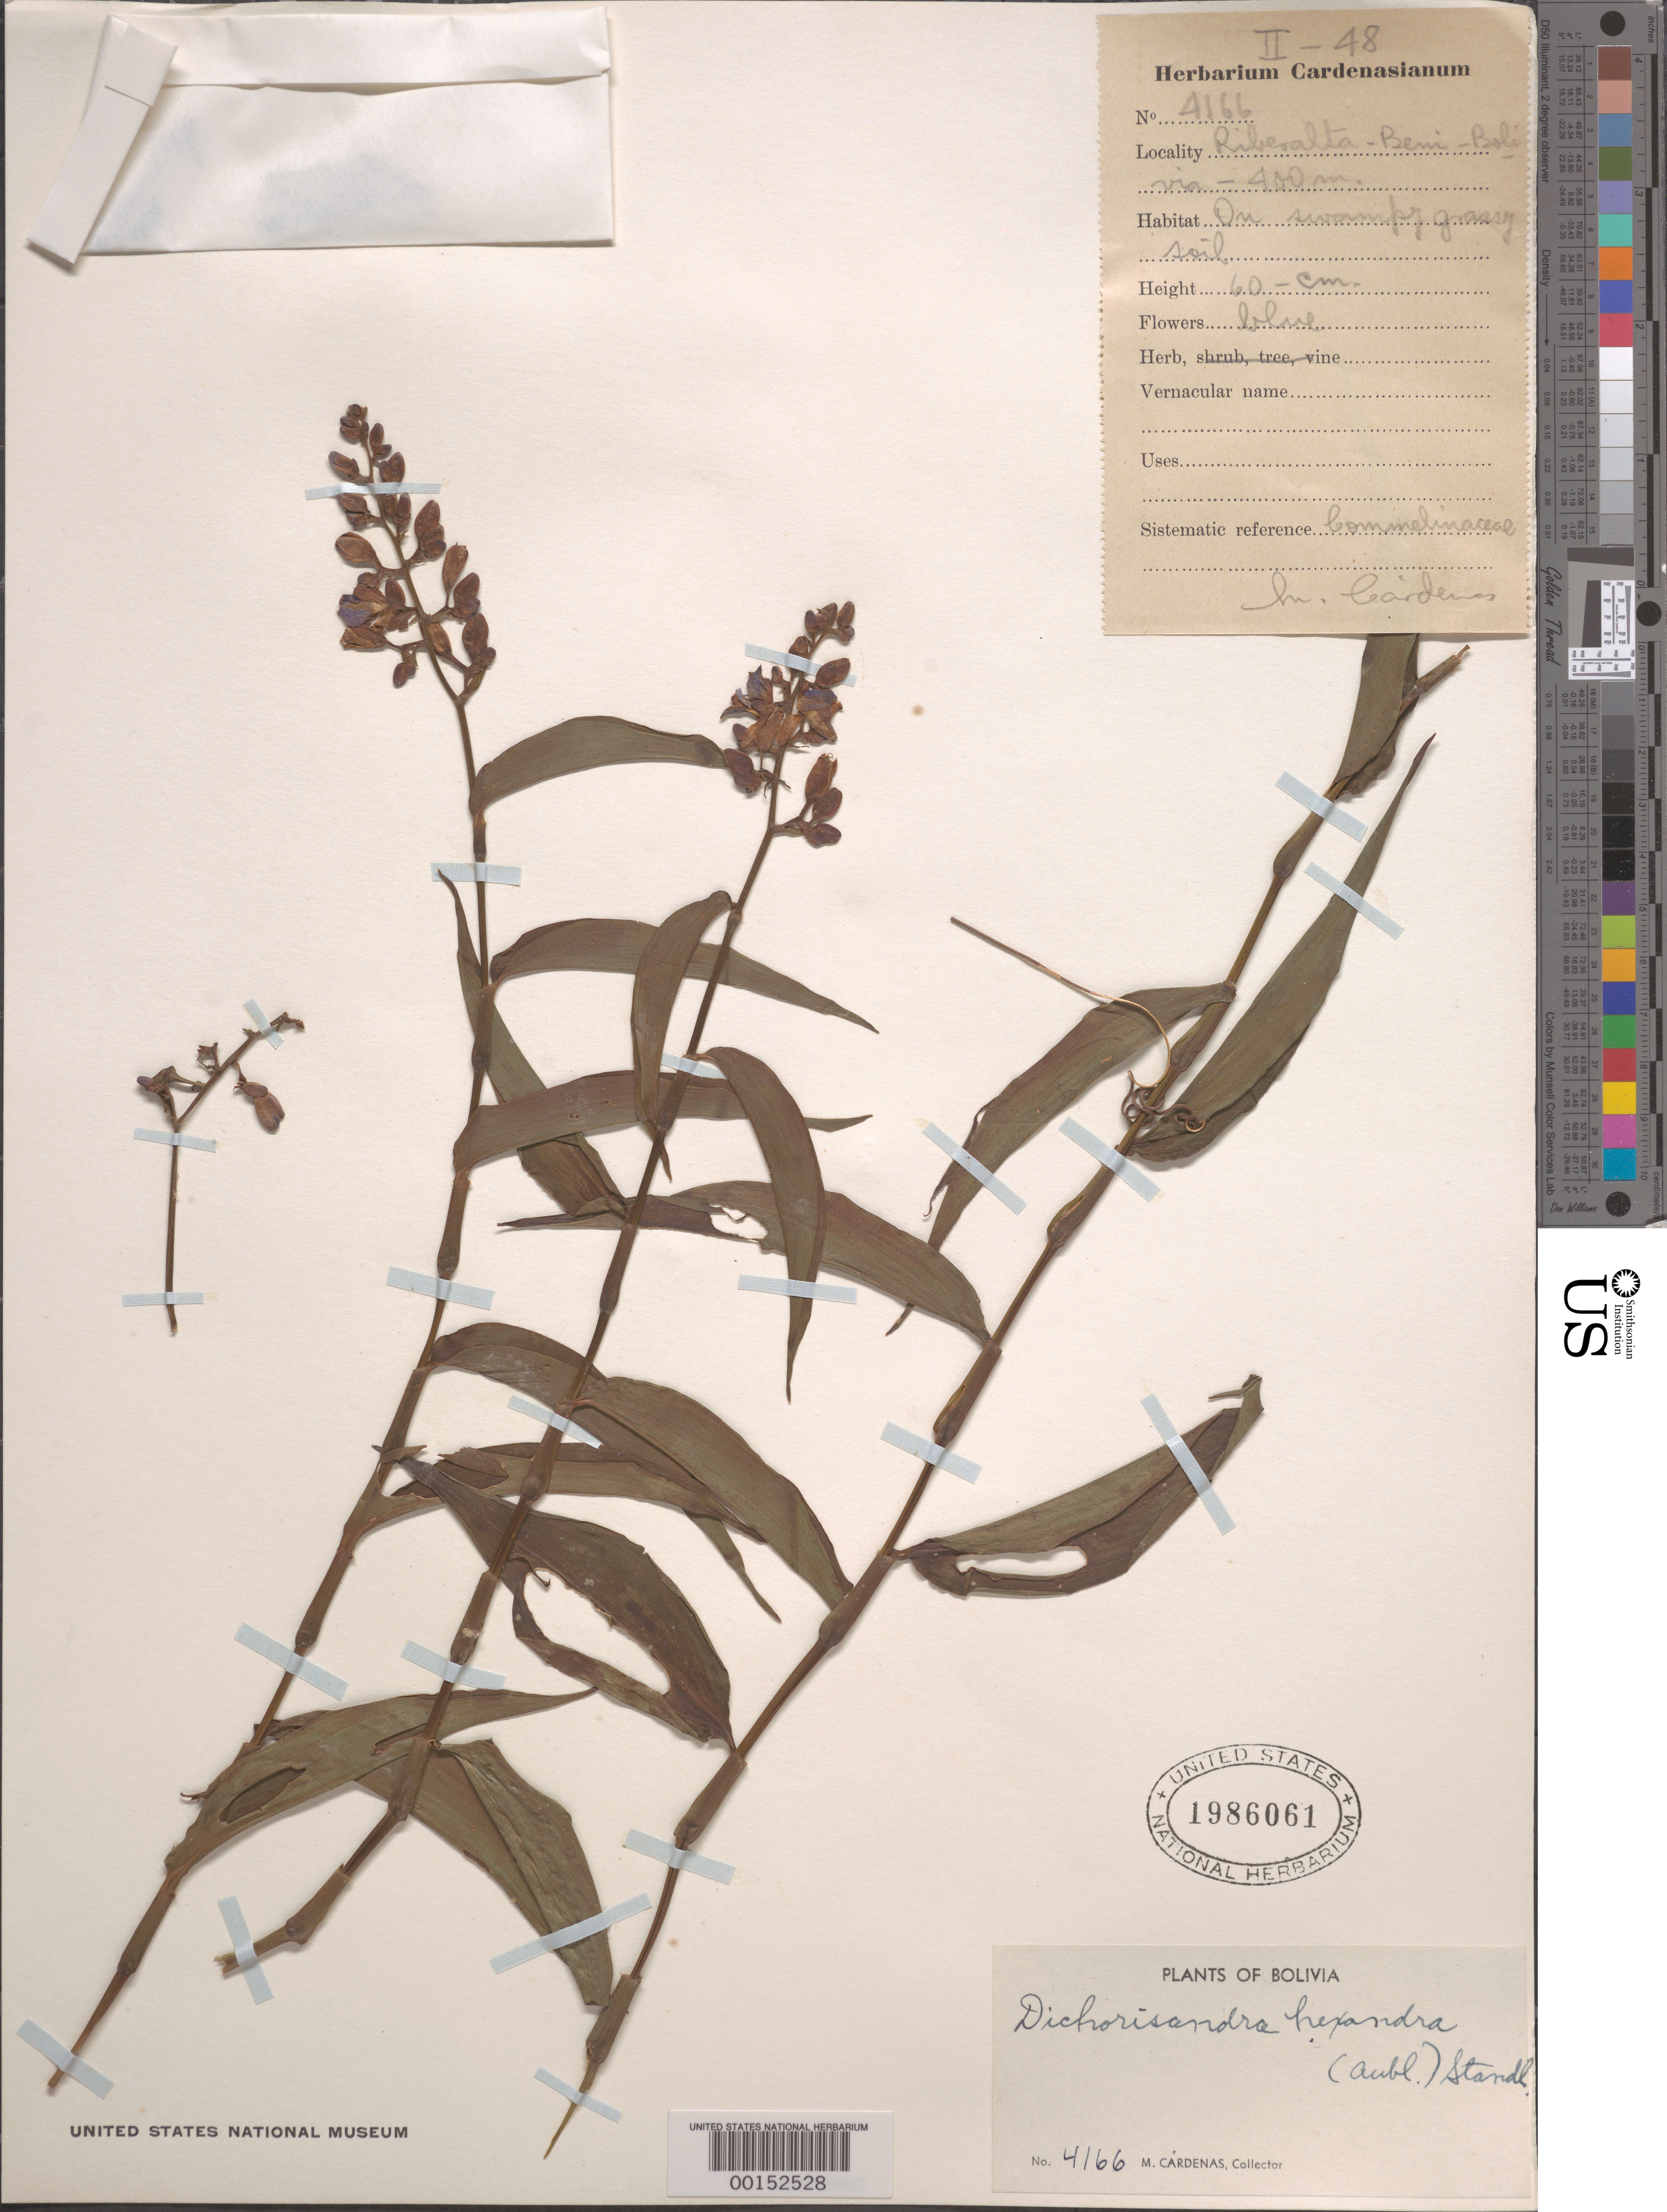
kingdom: Plantae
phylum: Tracheophyta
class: Liliopsida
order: Commelinales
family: Commelinaceae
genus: Dichorisandra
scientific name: Dichorisandra hexandra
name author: (Aubl.) Standl.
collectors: M. Cárdenas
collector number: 4166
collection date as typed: Feb 1948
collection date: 1948-02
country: Bolivia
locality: Mapiri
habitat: Swampy, grassy soil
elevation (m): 400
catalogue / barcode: US 1986061